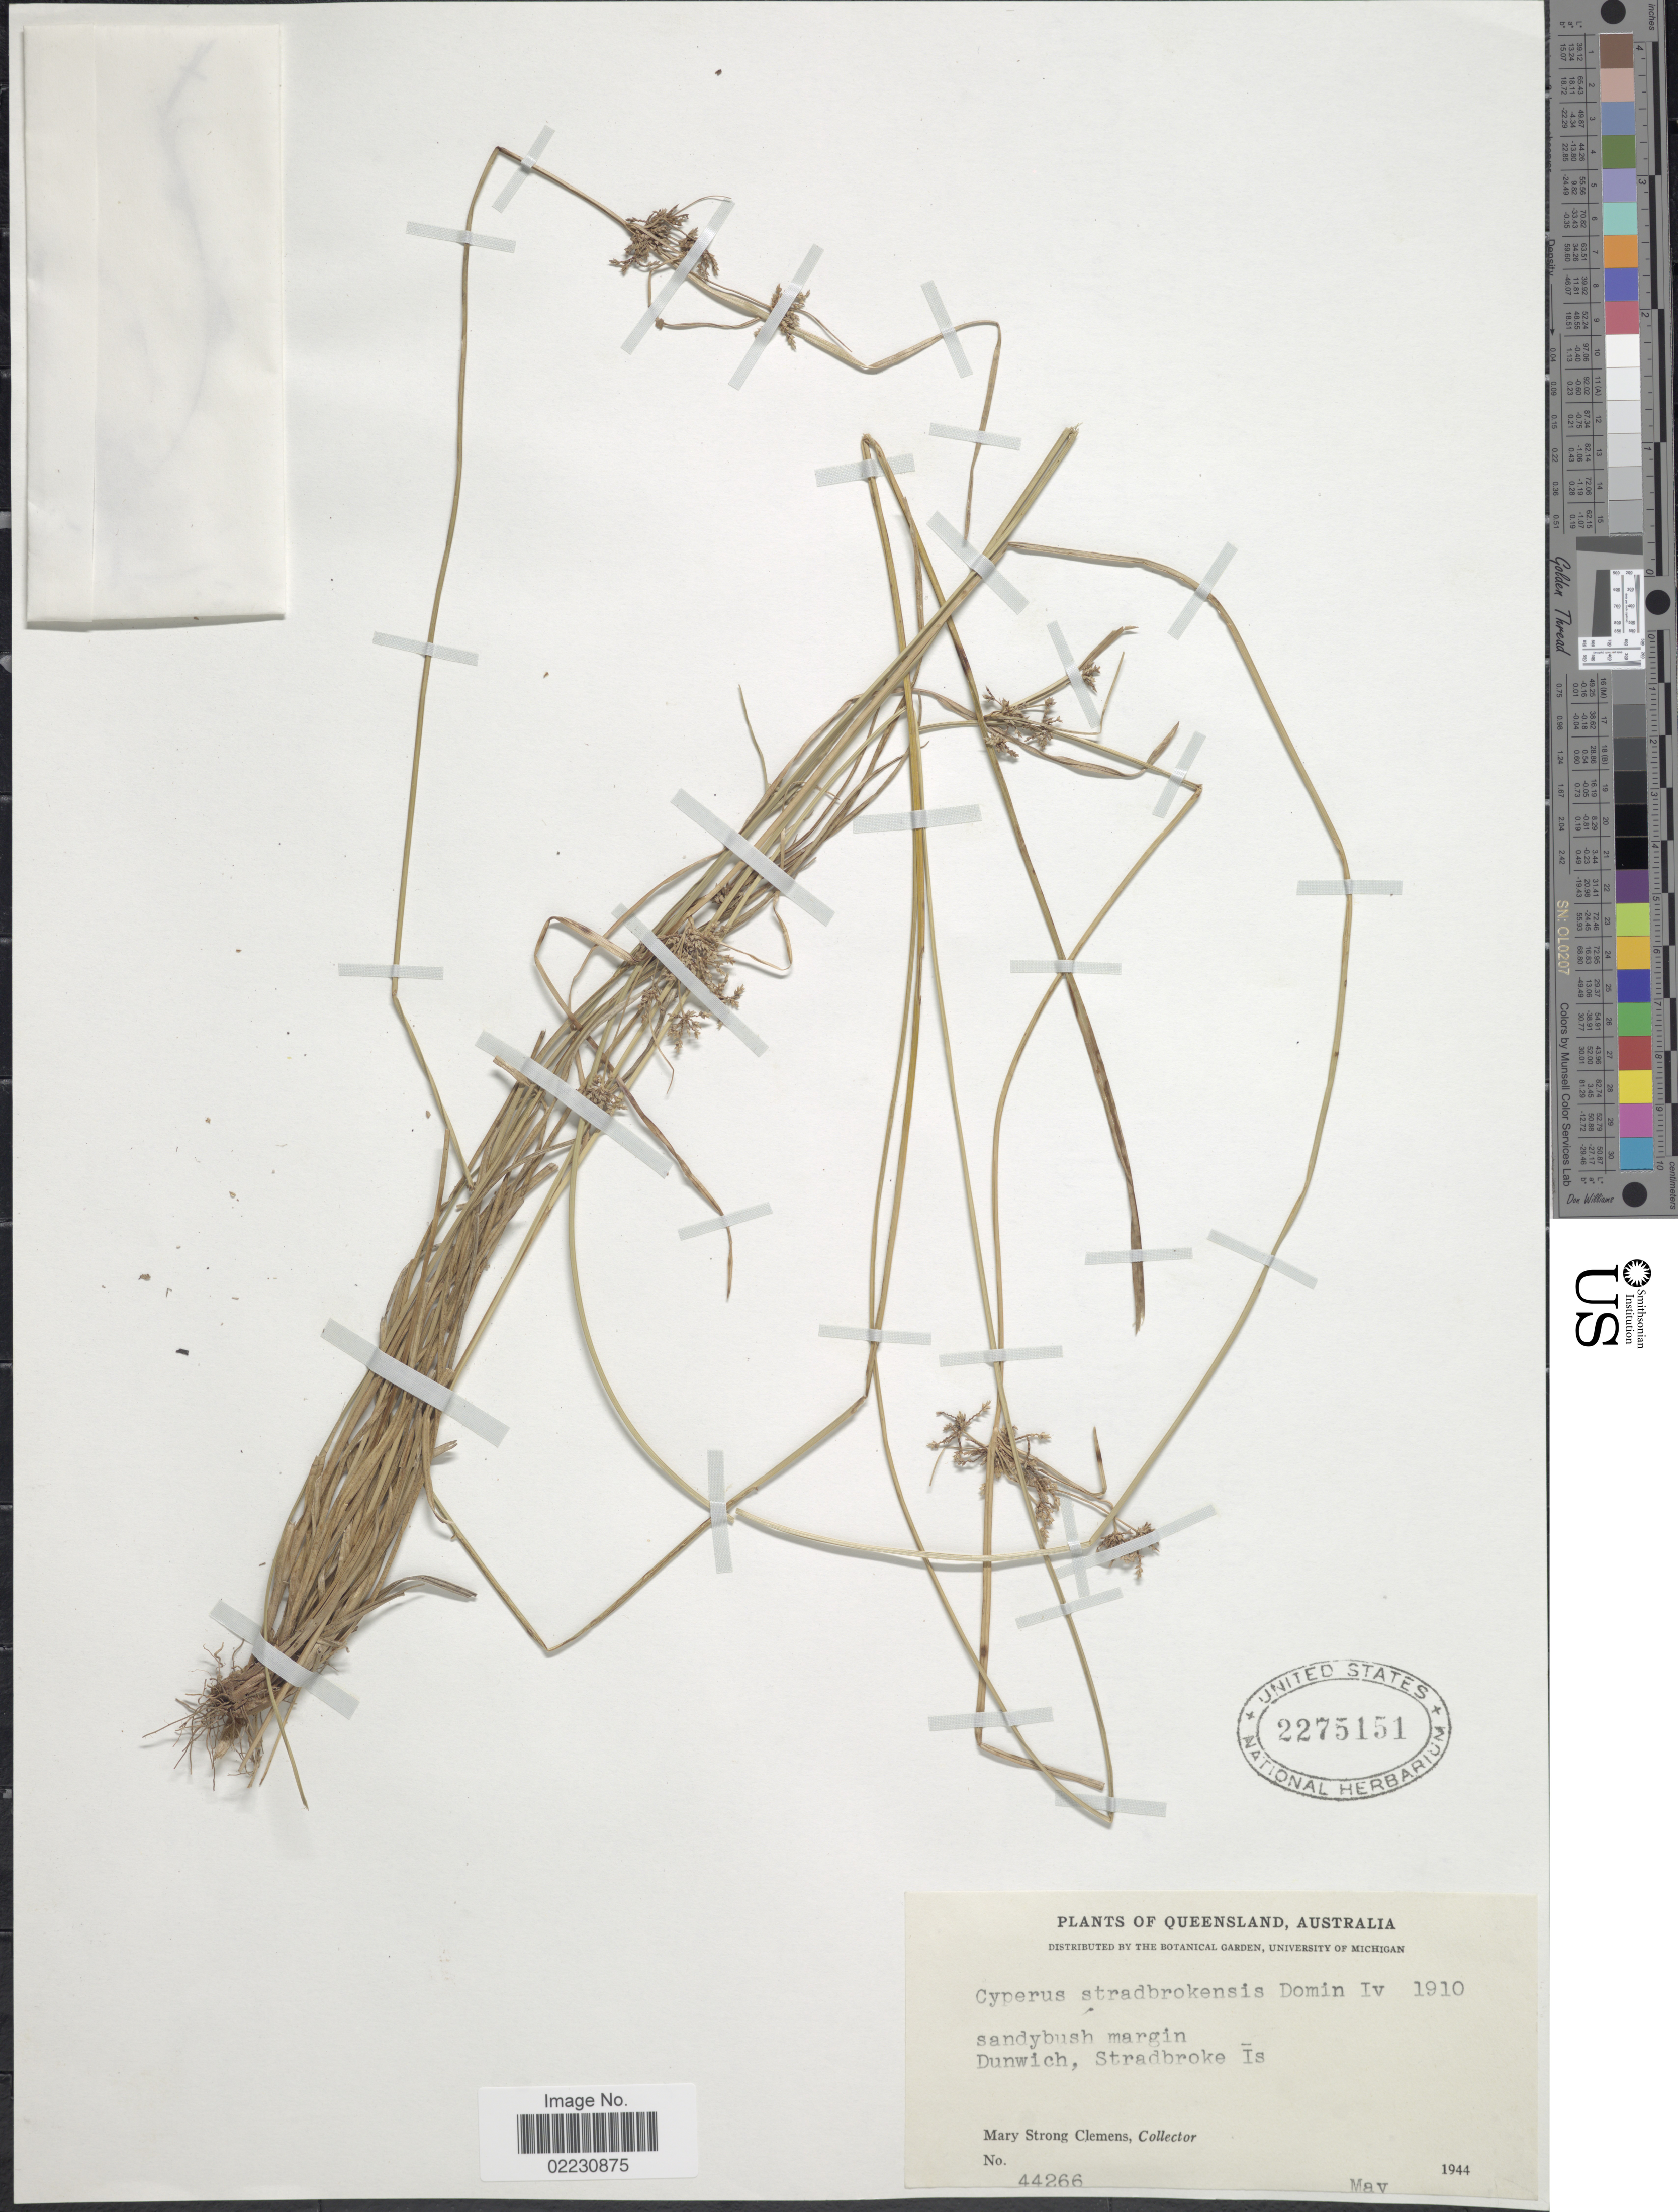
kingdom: Plantae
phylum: Tracheophyta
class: Liliopsida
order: Poales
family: Cyperaceae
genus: Cyperus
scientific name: Cyperus stradbrokensis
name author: Domin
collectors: M. S. Clemens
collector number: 44266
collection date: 1944-05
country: Australia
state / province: Queensland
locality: Dunwich, Stradbroke Is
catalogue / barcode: US 2275151